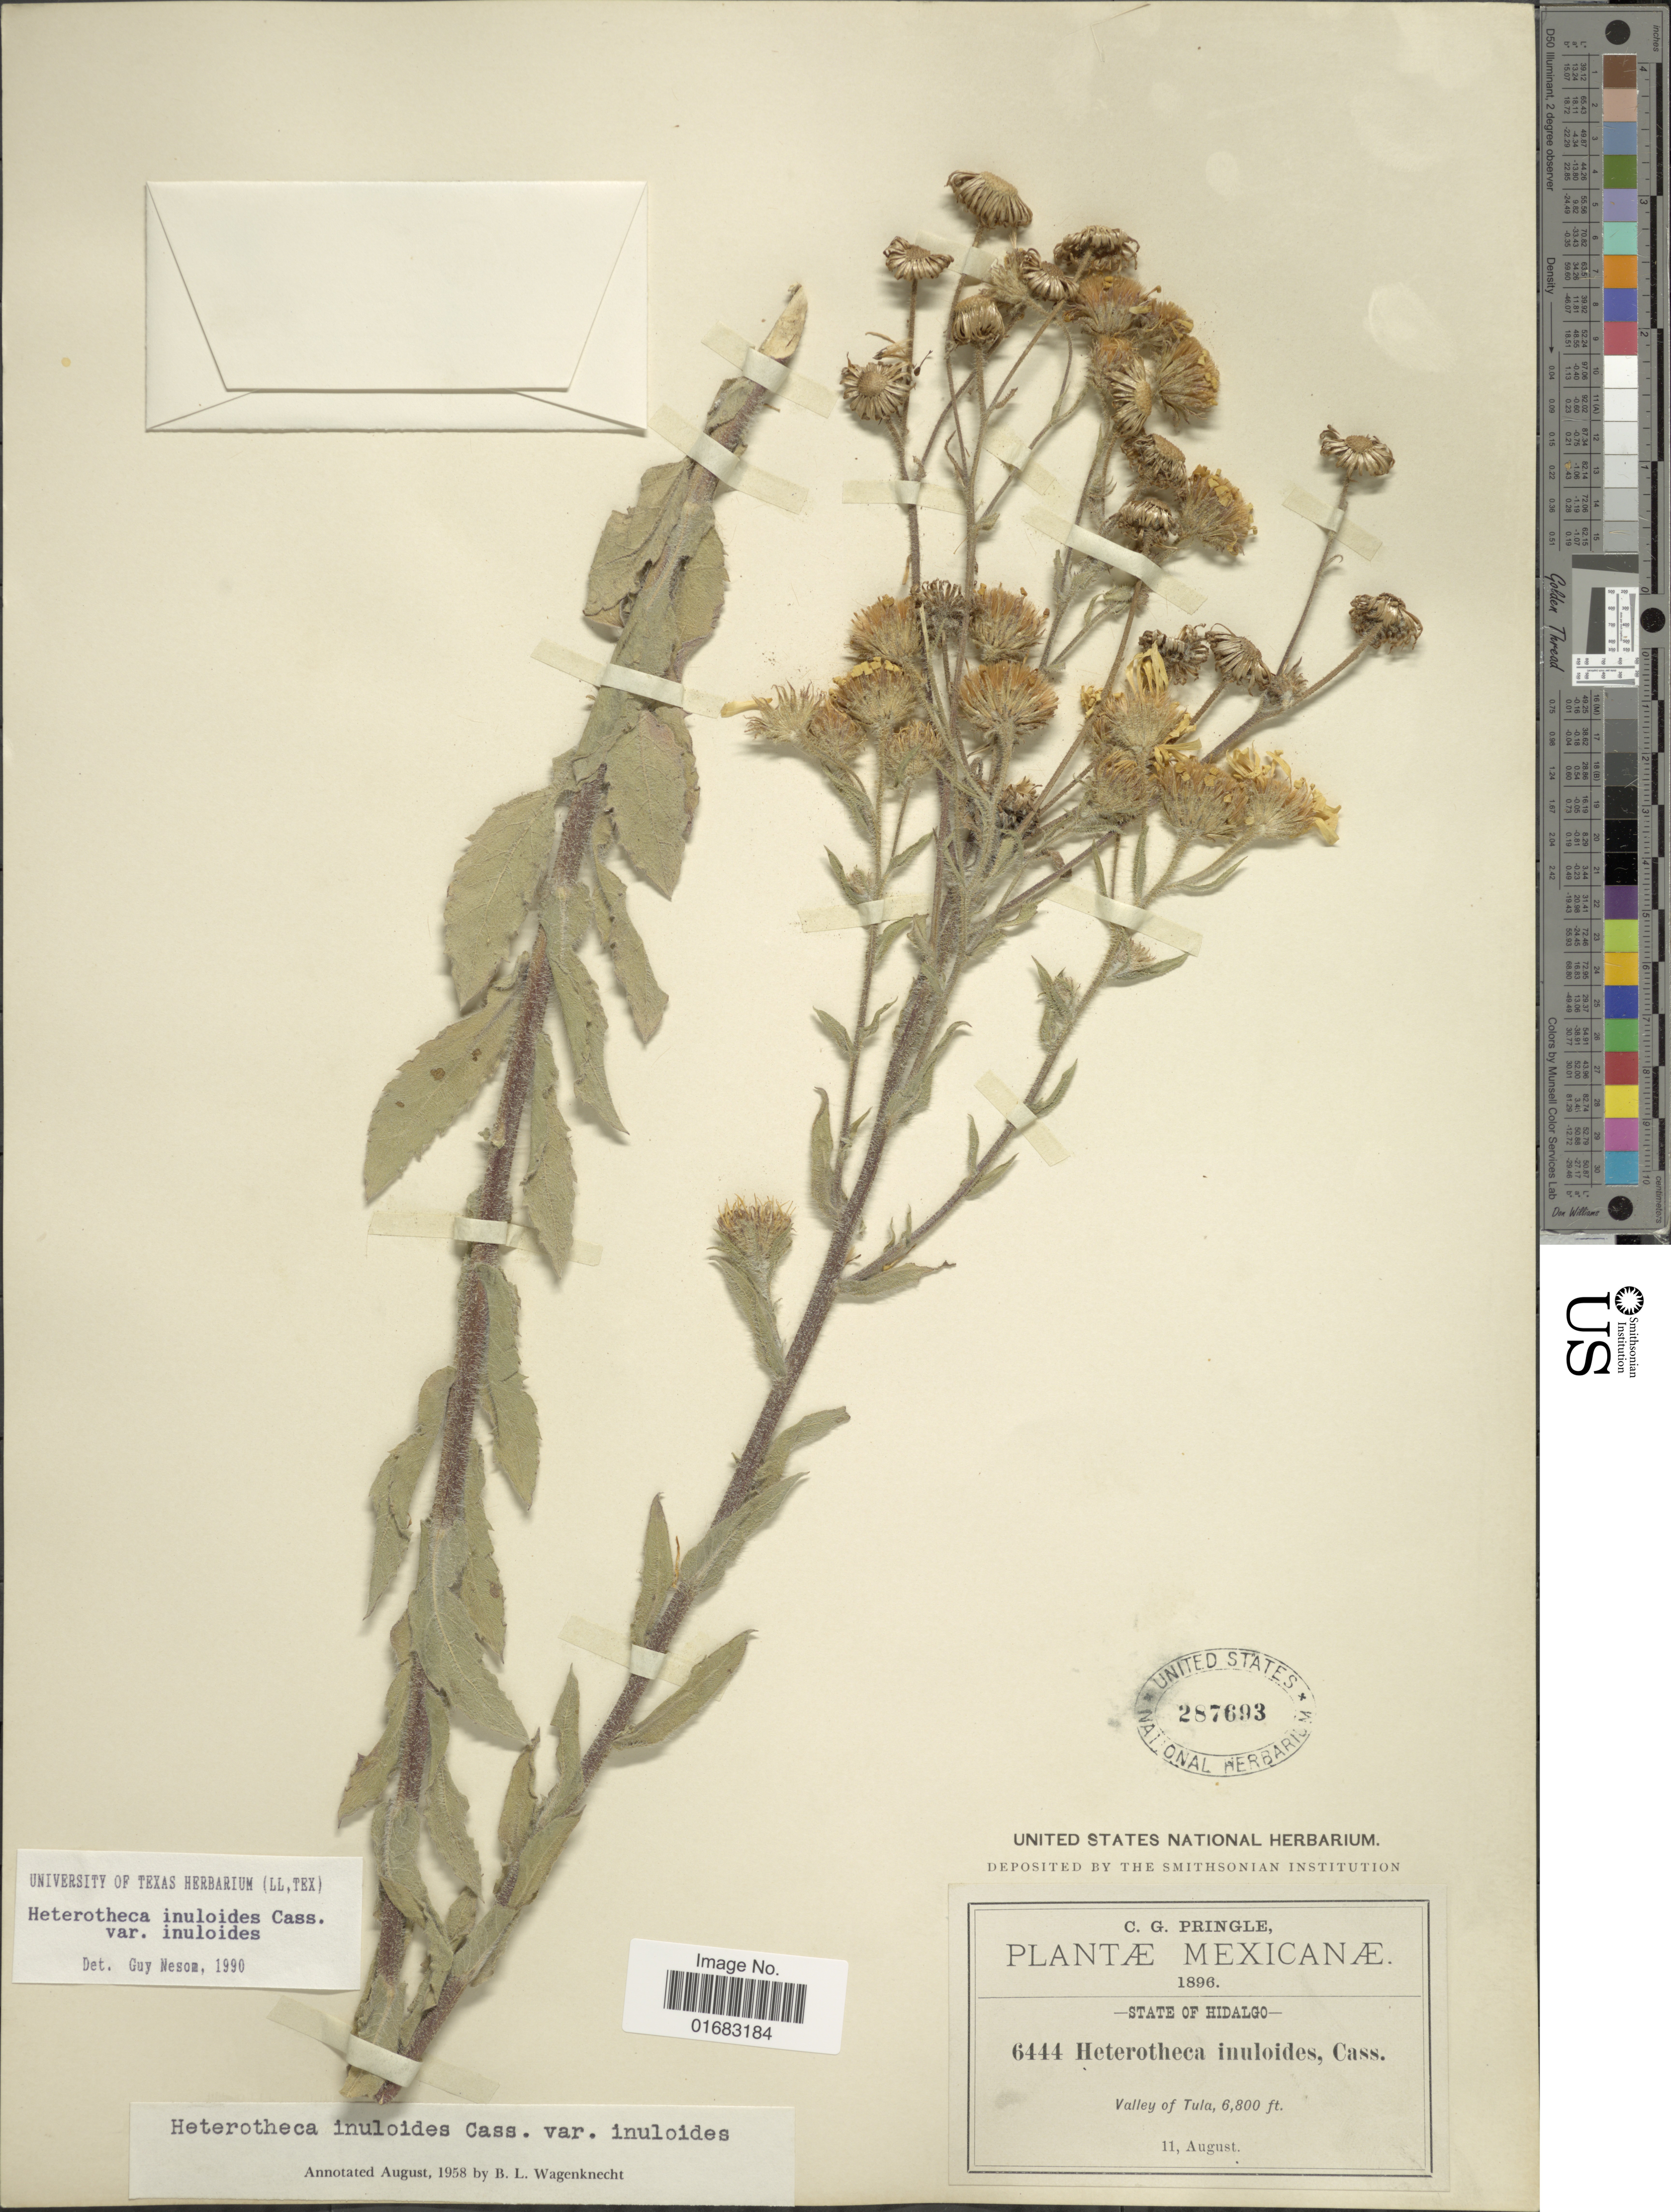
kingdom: Plantae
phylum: Tracheophyta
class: Magnoliopsida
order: Asterales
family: Asteraceae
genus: Heterotheca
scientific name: Heterotheca inuloides var. inuloides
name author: Cass.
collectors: C. G. Pringle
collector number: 6444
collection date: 1896-08-11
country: Mexico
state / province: Hidalgo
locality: State of Hidalgo.Valley of Tula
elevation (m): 2073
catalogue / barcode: US 287693